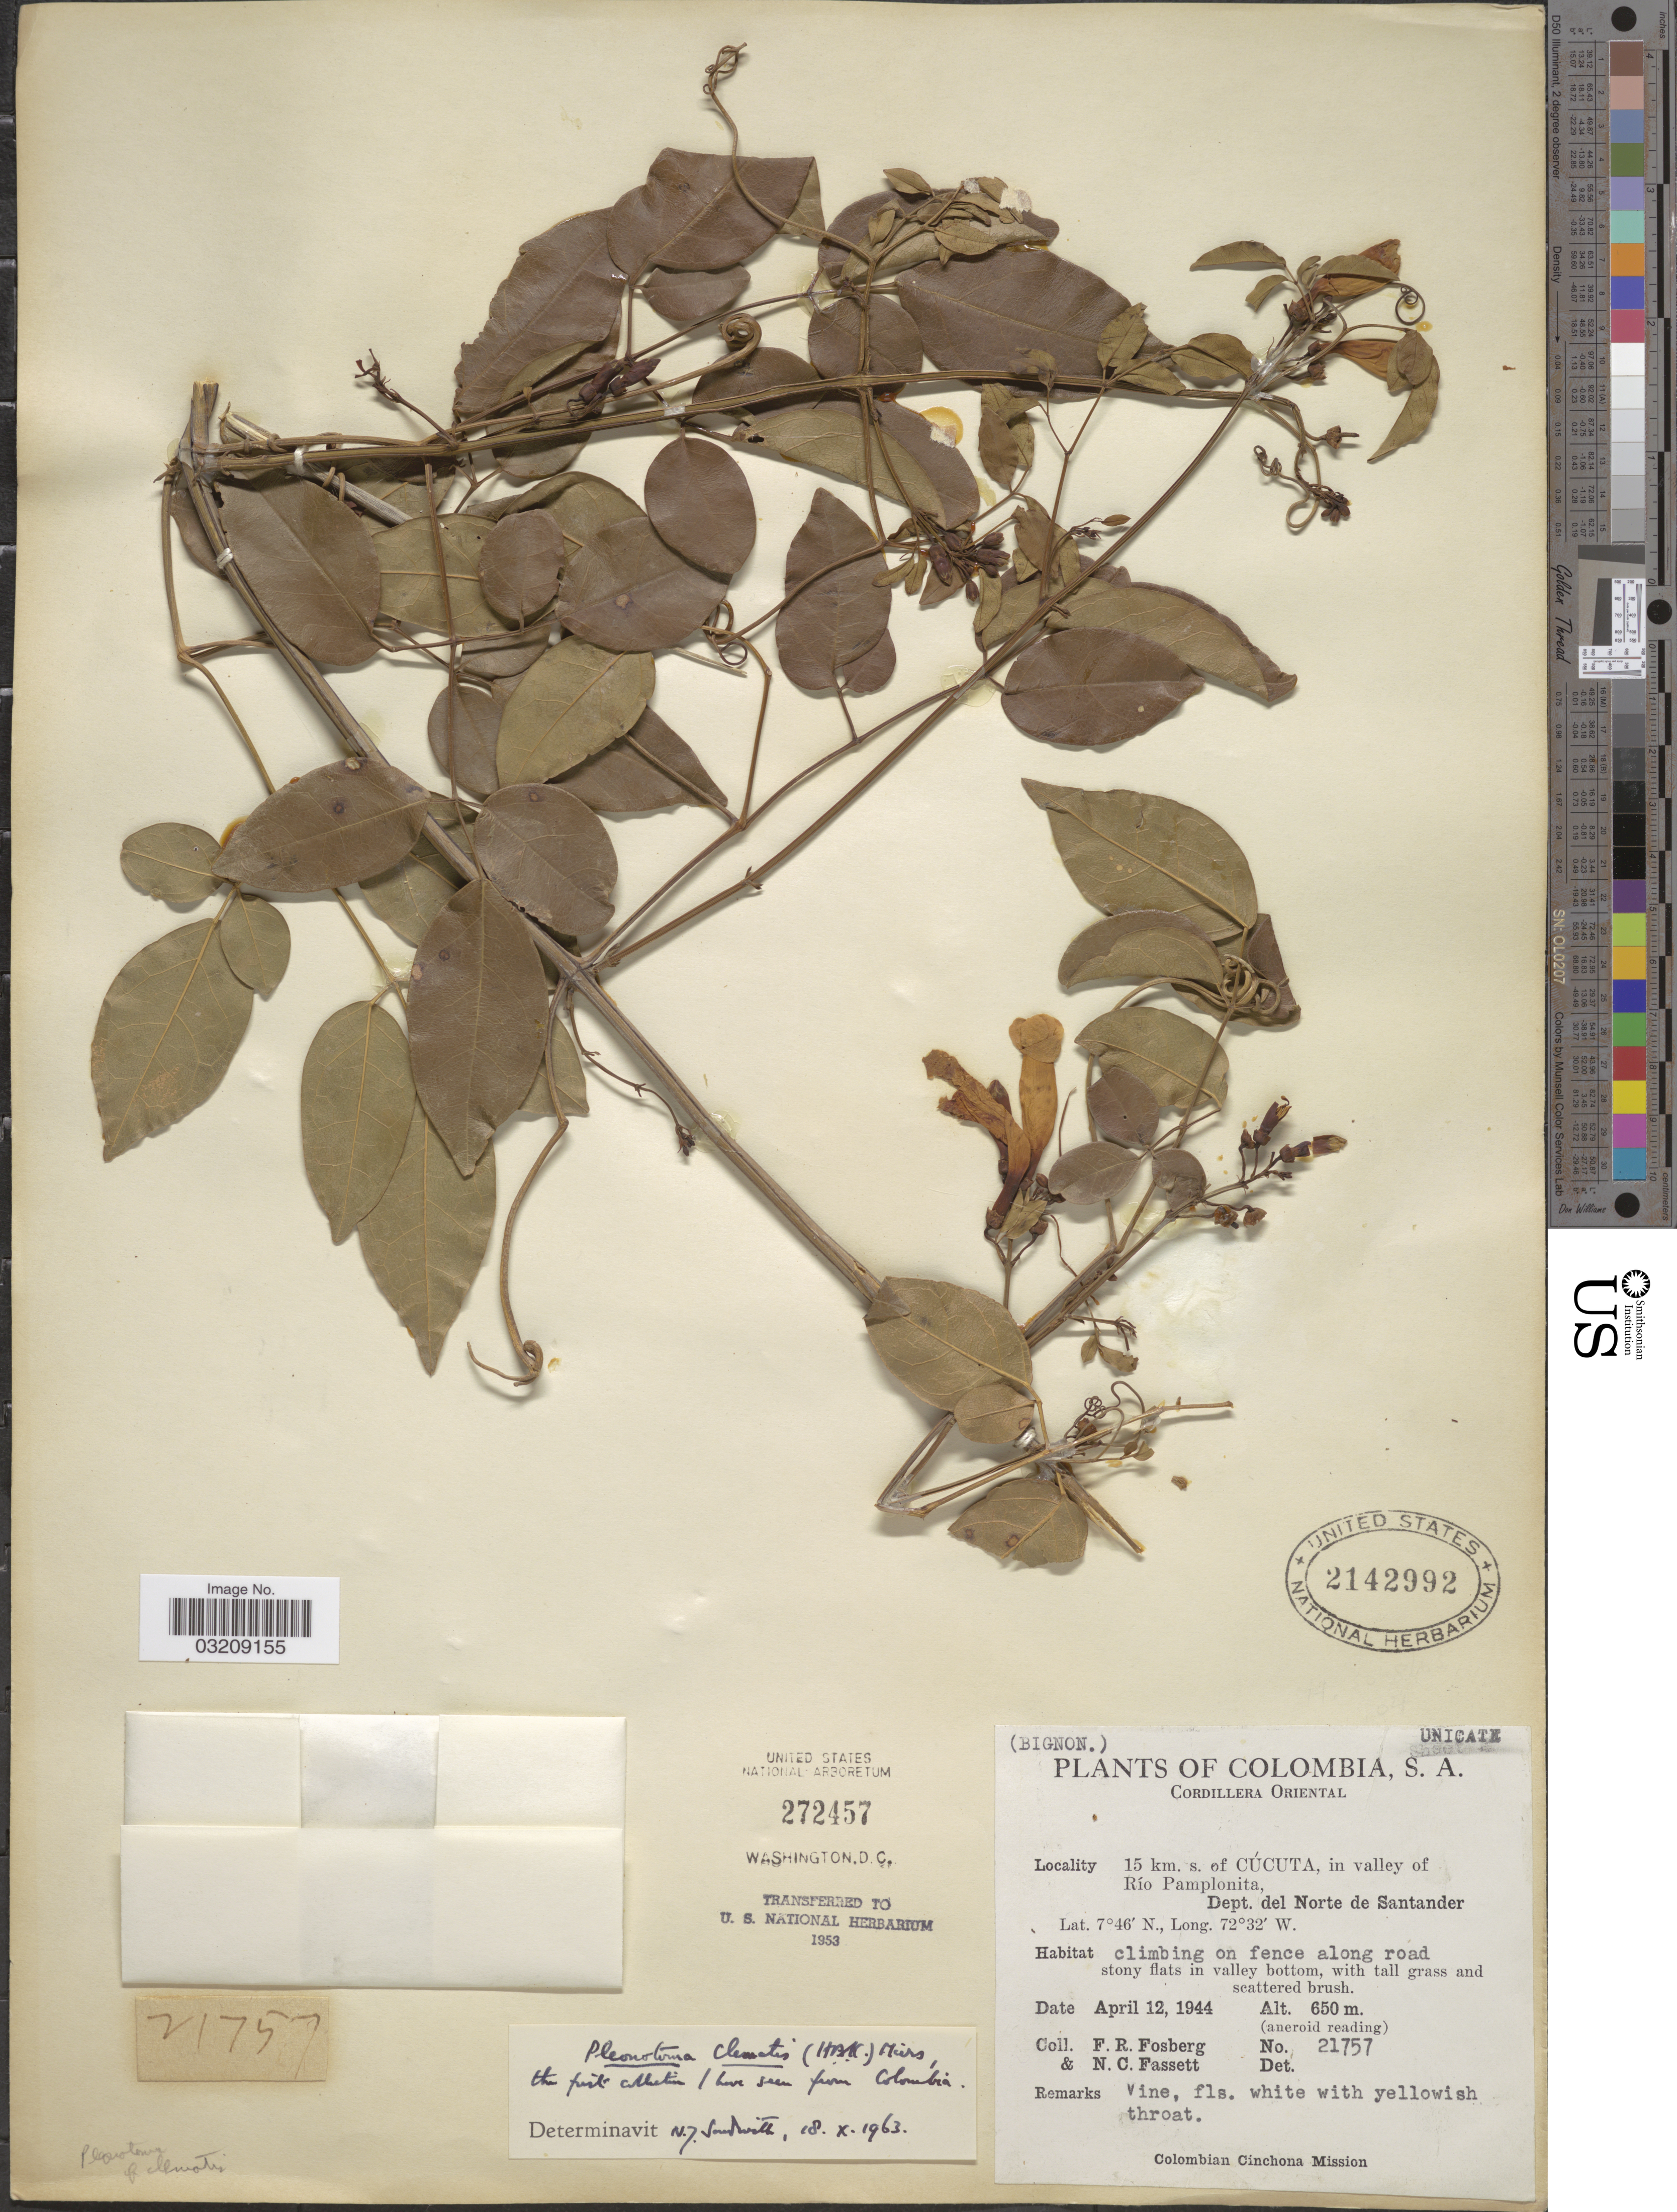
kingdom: Plantae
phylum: Tracheophyta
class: Magnoliopsida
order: Lamiales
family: Bignoniaceae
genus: Pleonotoma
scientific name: Pleonotoma clematis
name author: (Kunth) Miers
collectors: F. R. Fosberg & N. C. Fassett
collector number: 21757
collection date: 1944-04-12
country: Colombia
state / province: Norte de Santander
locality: Cordillera Oriental. 15 km. s. of Cúcuta, in valley of Río Pamplonita. Dept. del Norte de Santander.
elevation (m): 650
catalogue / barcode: US 2142992